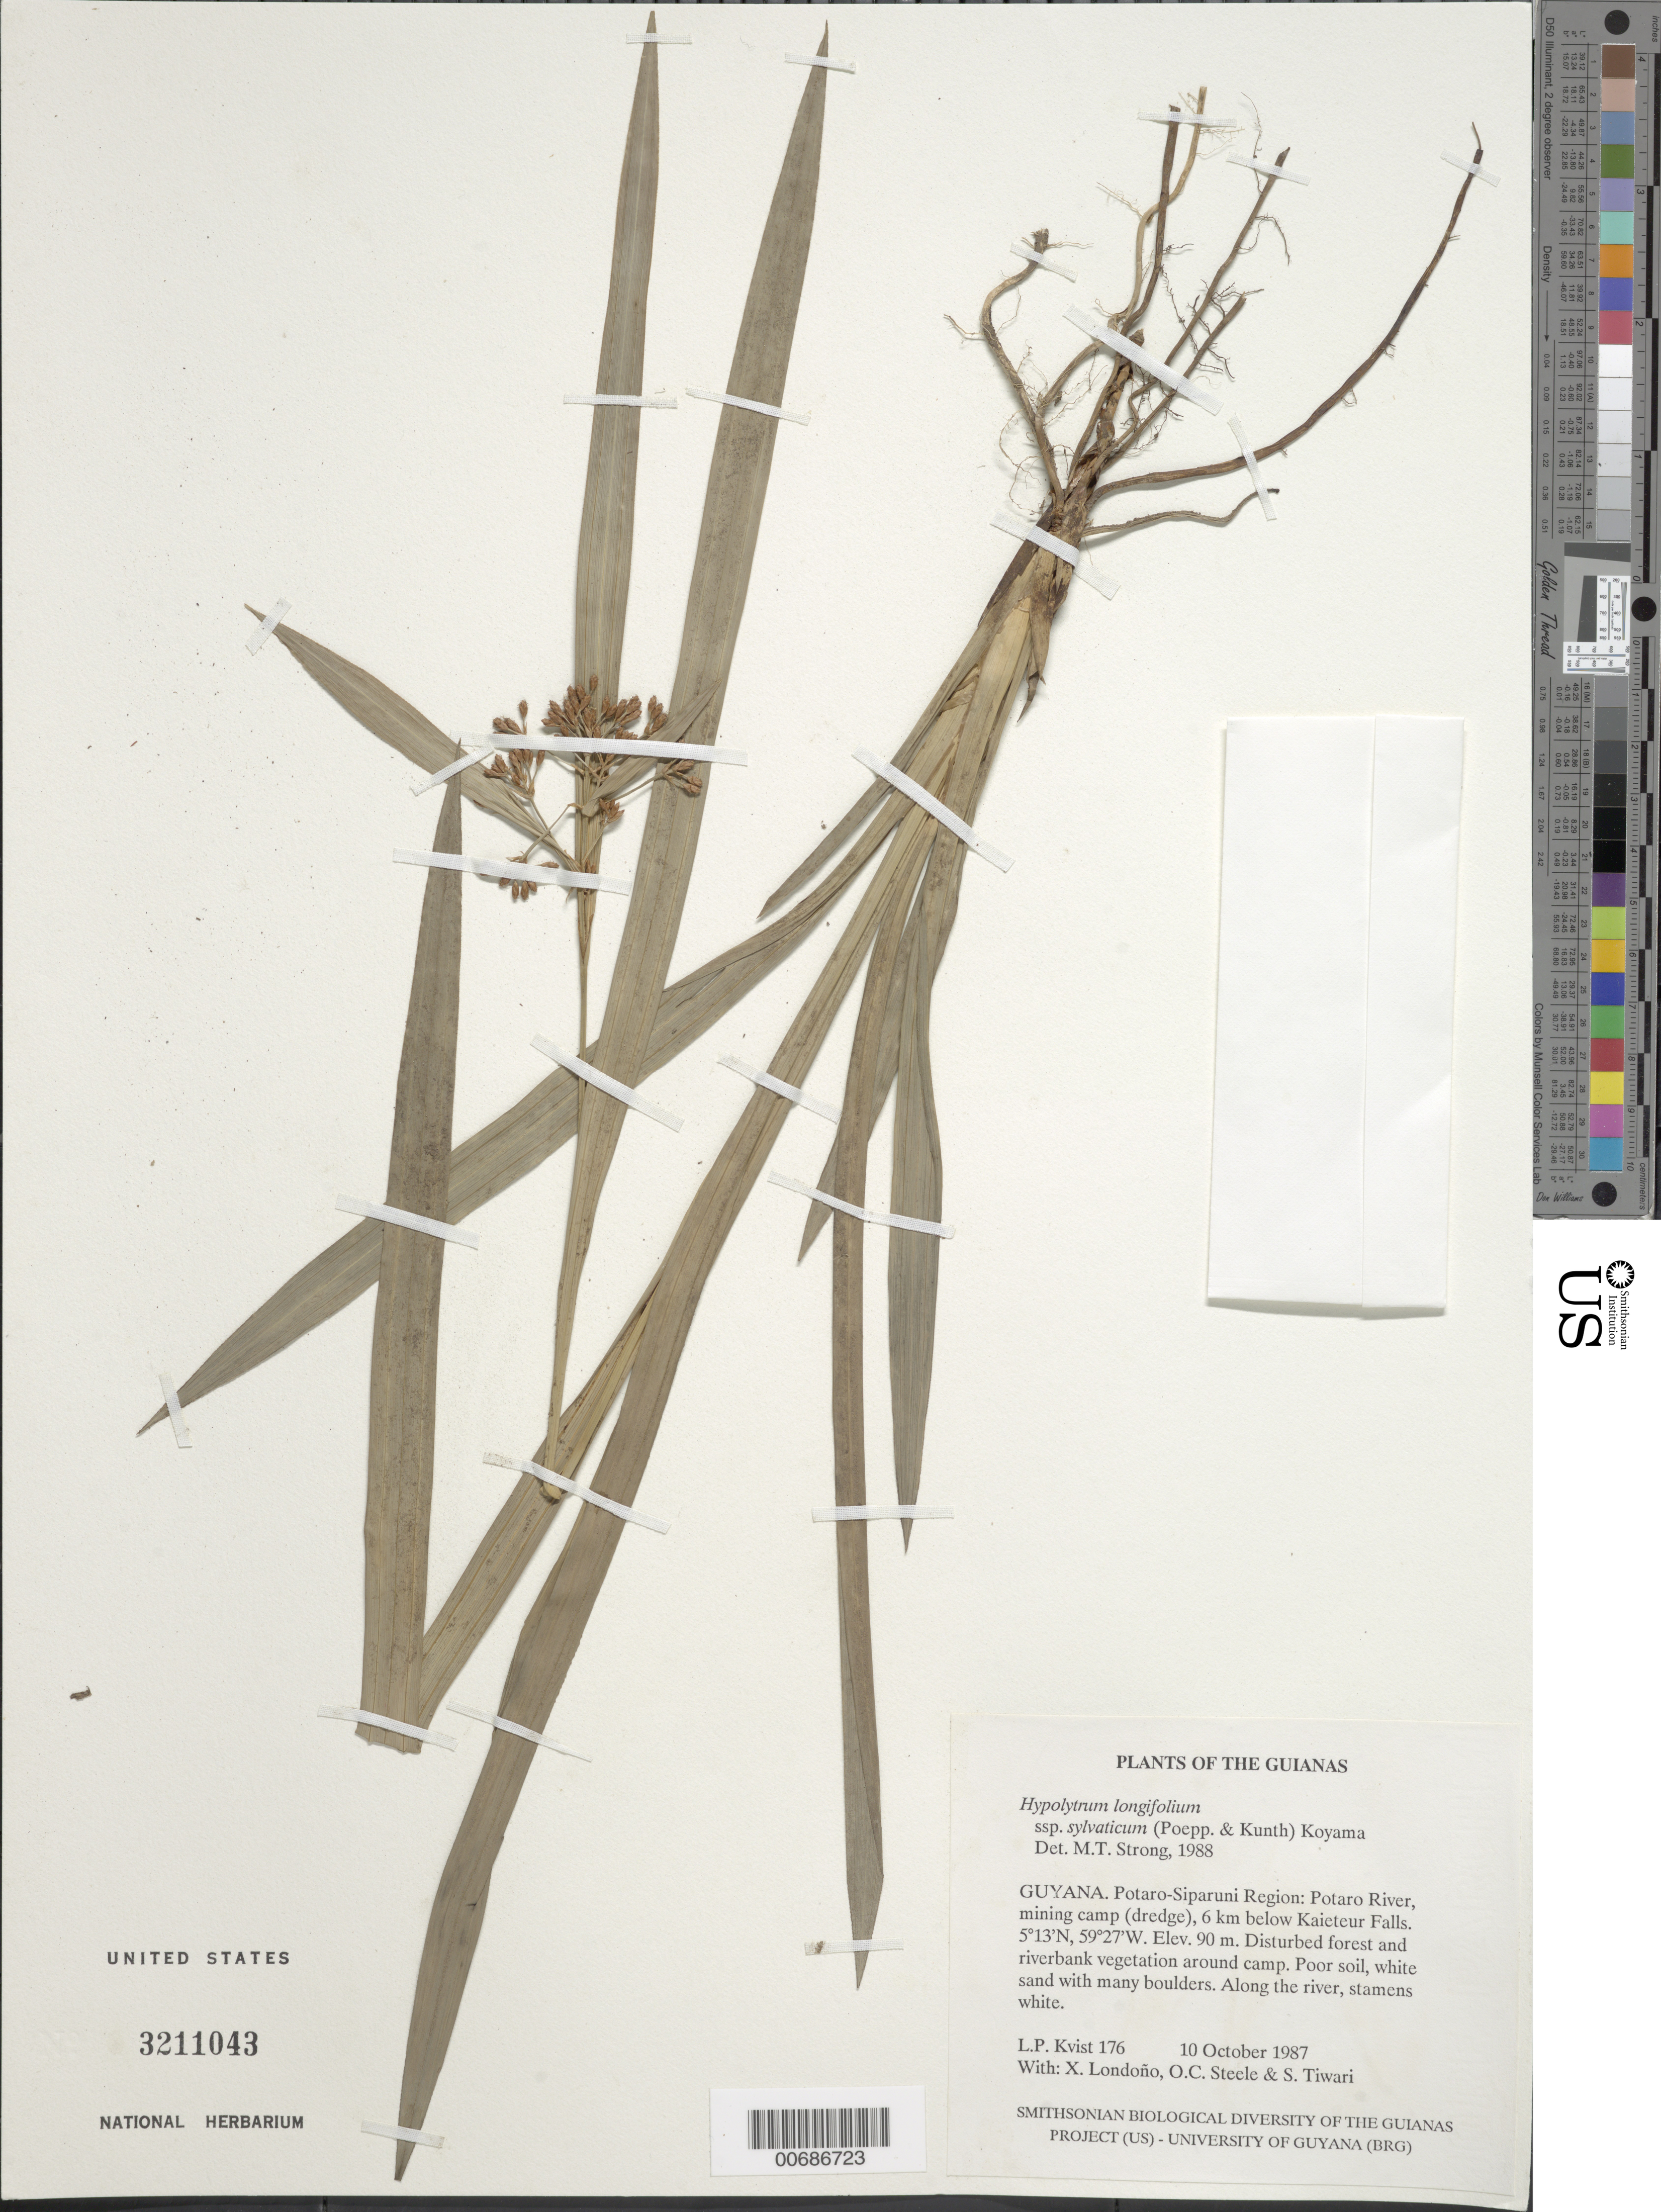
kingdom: Plantae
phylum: Tracheophyta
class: Liliopsida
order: Poales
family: Cyperaceae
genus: Hypolytrum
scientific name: Hypolytrum longifolium subsp. sylvaticum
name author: (Poepp. ex Kunth) T. Koyama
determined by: Strong, M. T., (US), Smithsonian Institution - National Museum of Natural History (UNITED STATES)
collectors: L. P. Kvist, X. Londoño, O. C. Steele & S. Tiwari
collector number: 176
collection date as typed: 10 October 1987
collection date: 1987-10-10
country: Guyana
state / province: Potaro-Siparuni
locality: Potaro River, mining camp (dredge), 6 km below Kaieteur Falls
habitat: Disturbed forest and riverbank vegetation around camp. Poor soil, white sand with many boulders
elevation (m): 90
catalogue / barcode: US 3211043